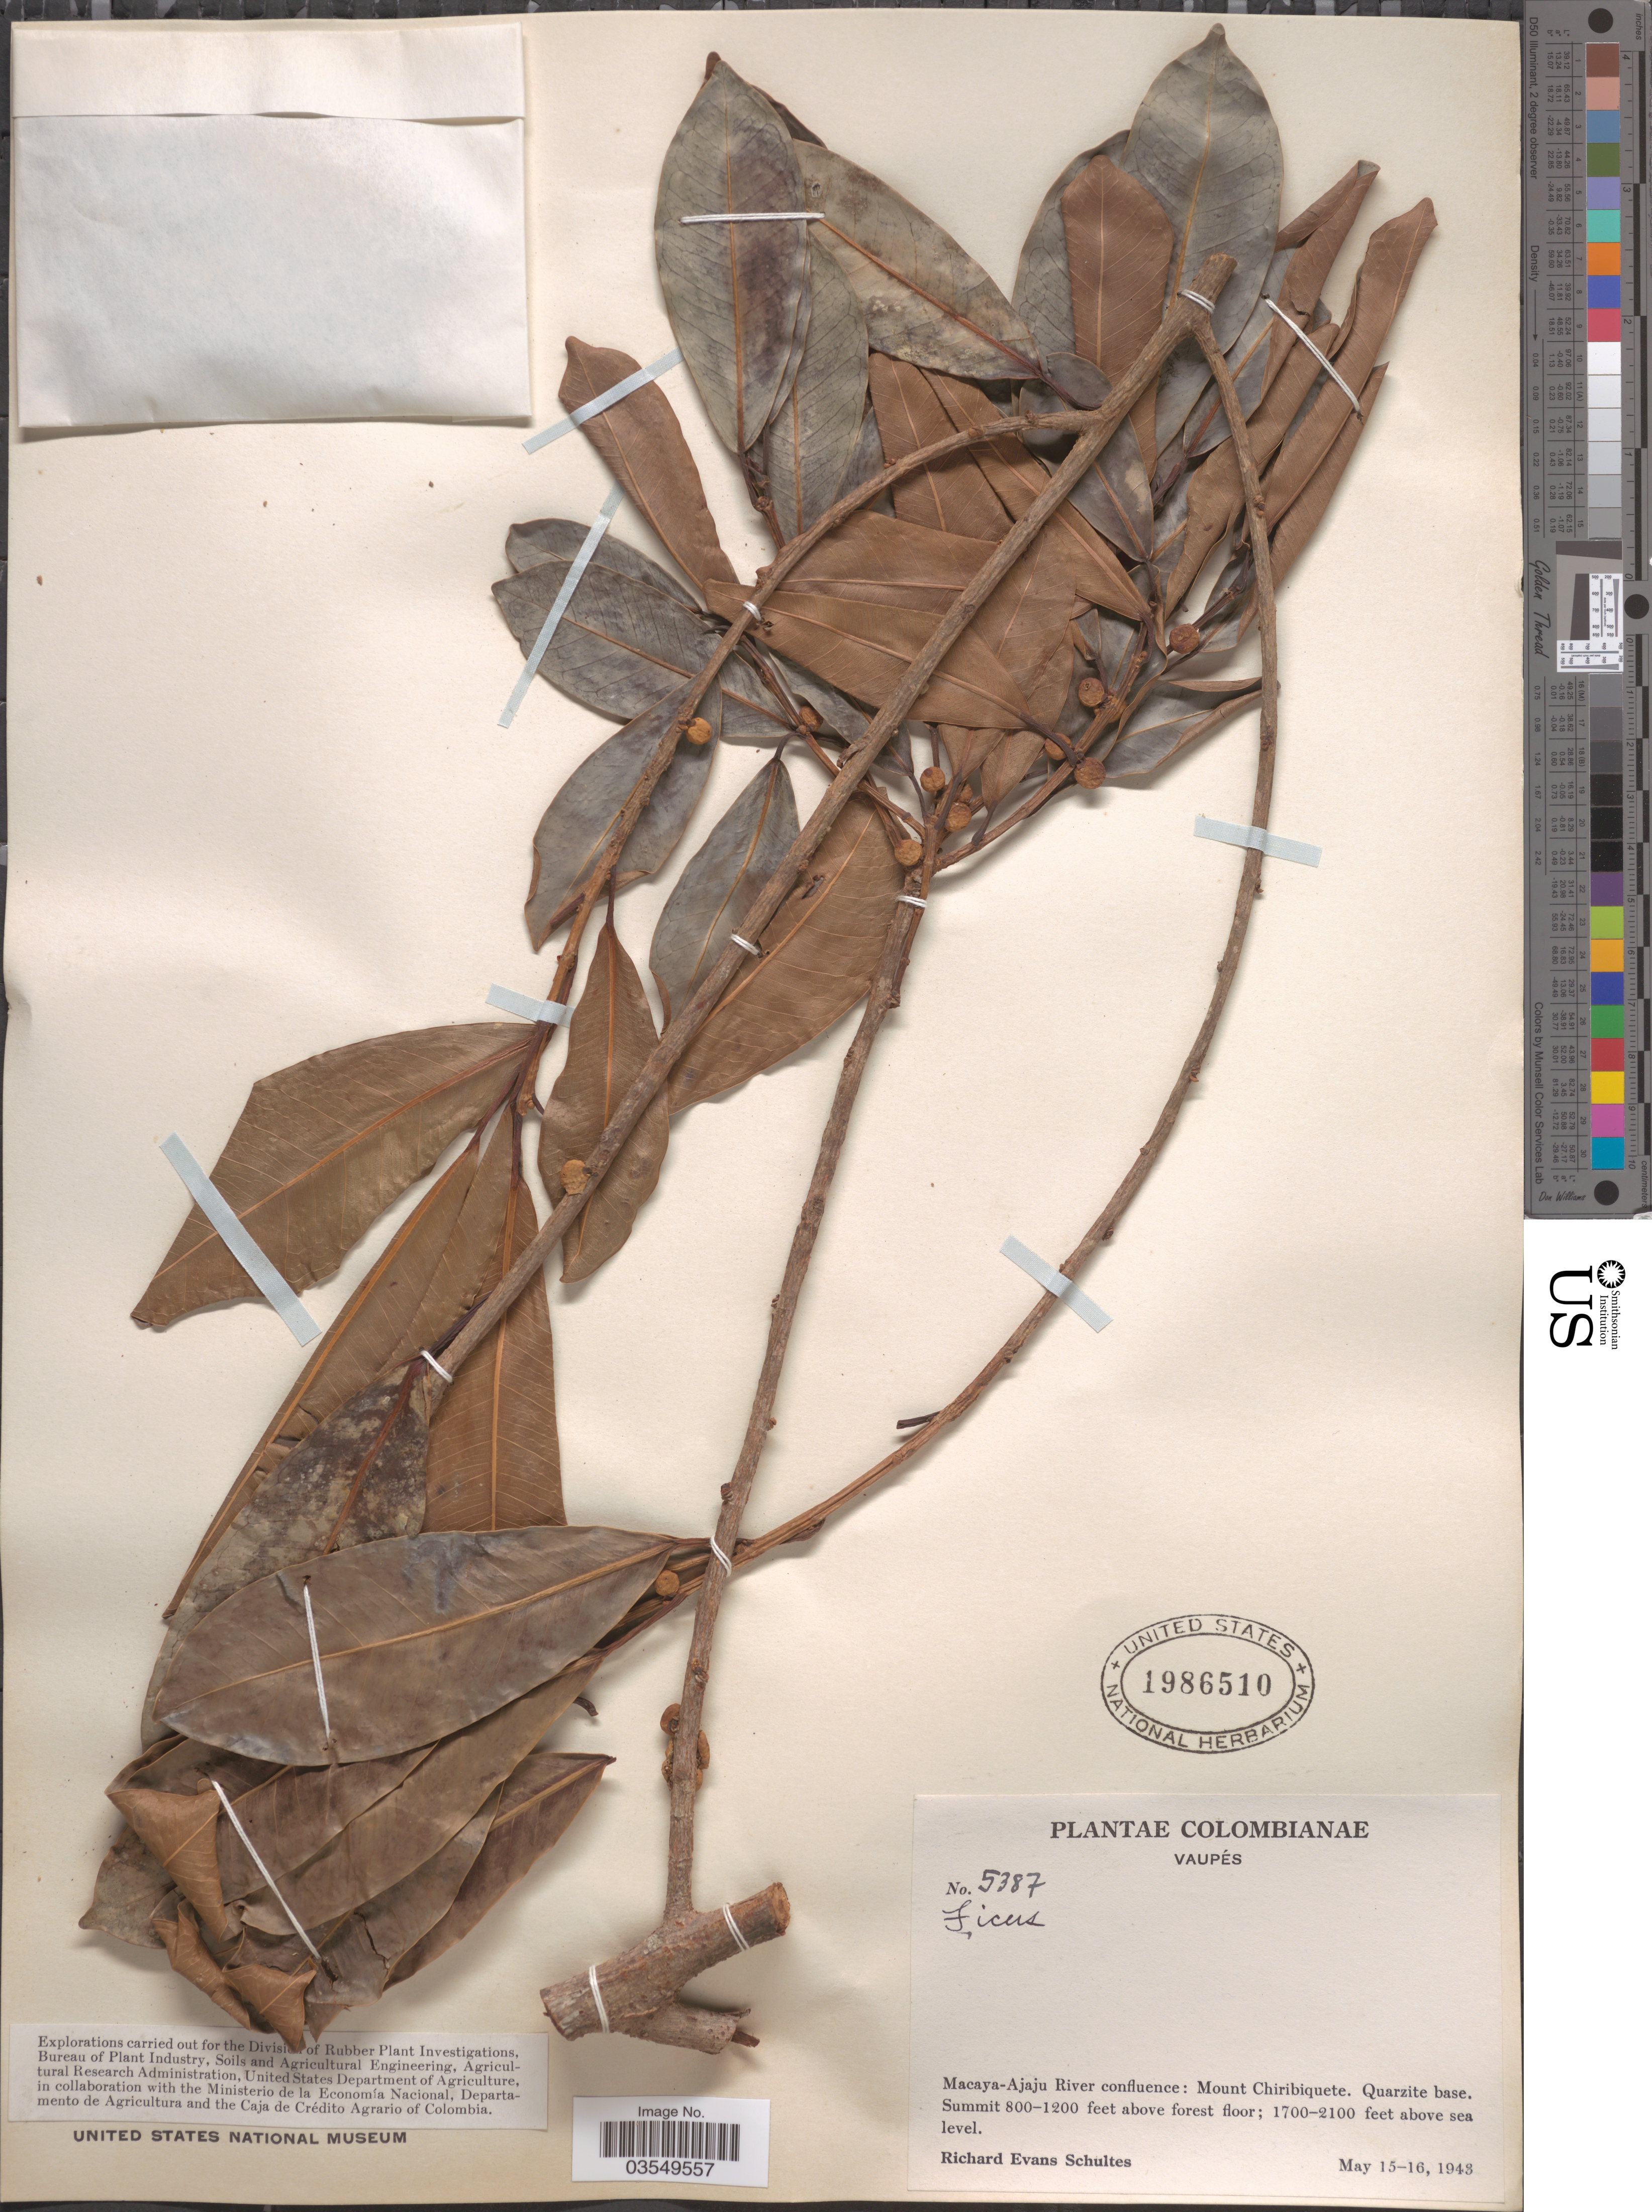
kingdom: Plantae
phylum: Tracheophyta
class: Magnoliopsida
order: Rosales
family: Moraceae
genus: Ficus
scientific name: Ficus mathewsii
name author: (Miq.) Miq.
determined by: Mitidieri, Nicole, (WIS), University of Wisconsin - Madison (UNITED STATES)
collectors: R. E. Schultes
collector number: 5387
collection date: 1943-05-15/1943-05-16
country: Colombia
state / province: Vaupés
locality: Macaya-Ajaju River confluence: Mount Chiribiquete. Quarzite base.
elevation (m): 244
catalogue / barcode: US 1986510